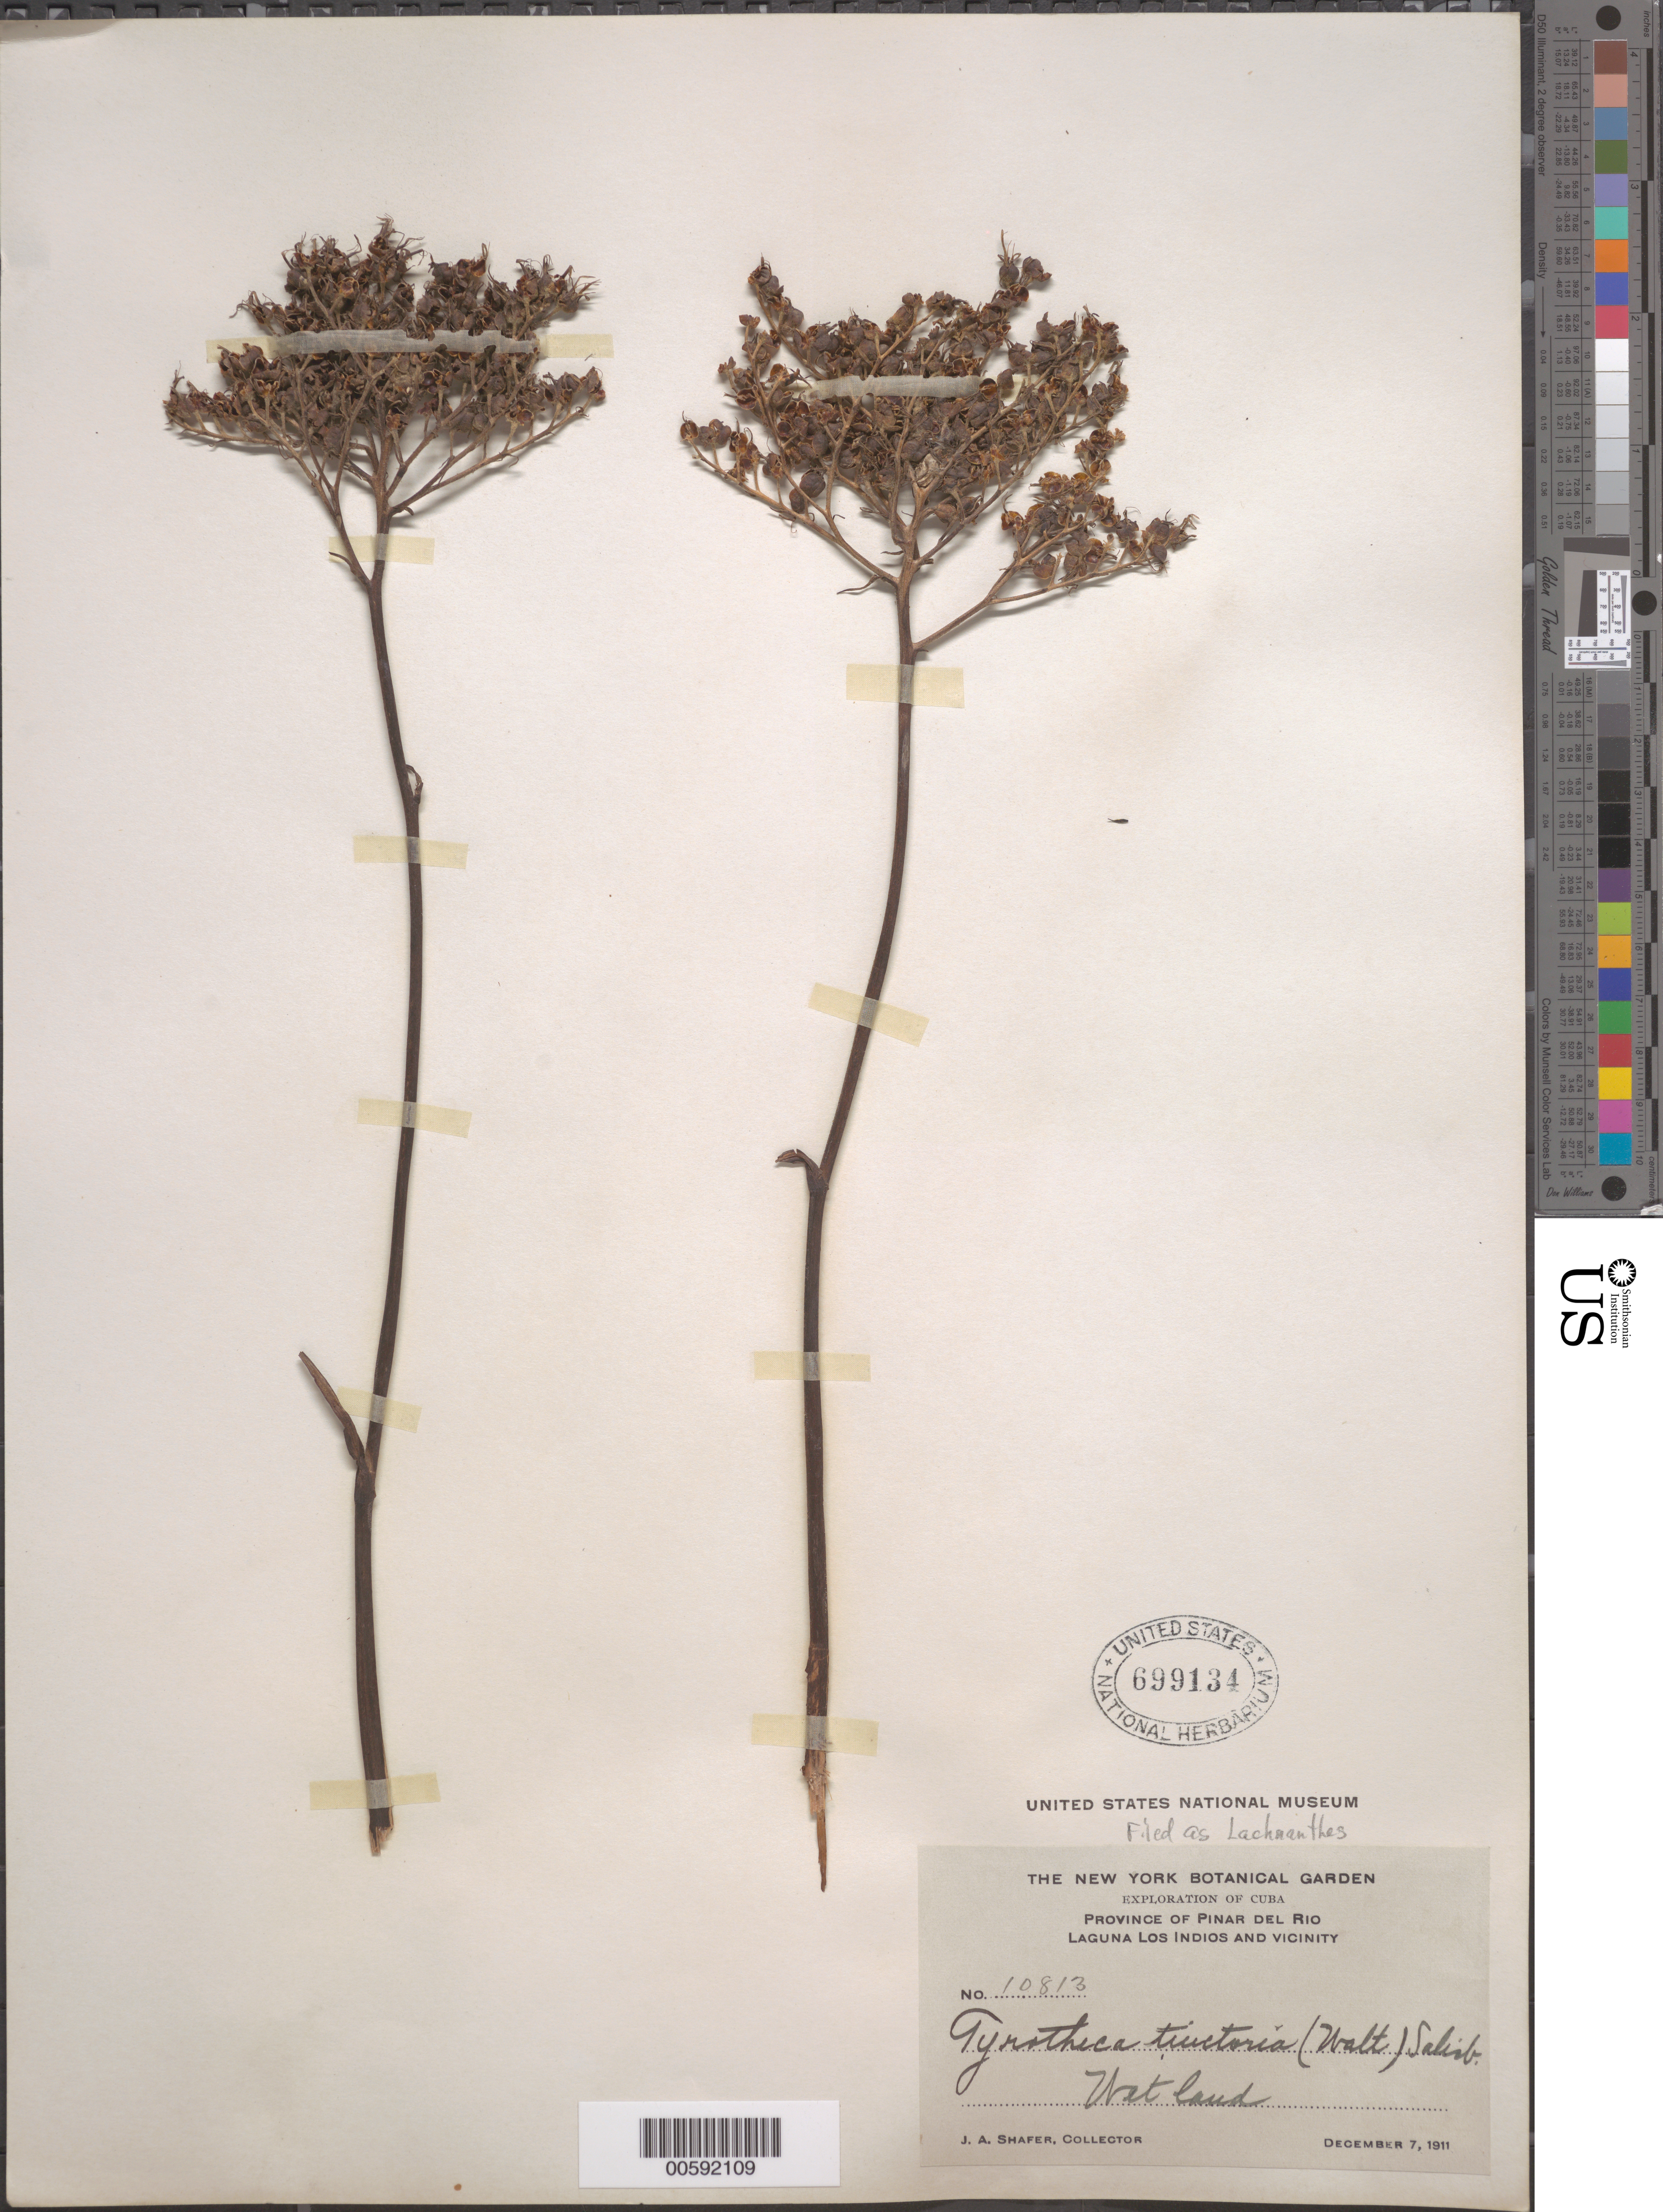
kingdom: Plantae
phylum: Tracheophyta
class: Liliopsida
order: Commelinales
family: Haemodoraceae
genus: Lachnanthes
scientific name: Lachnanthes tinctoria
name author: (Walter ex J.F. Gmel.) Elliott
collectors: J. A. Shafer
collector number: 10813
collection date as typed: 07 Dec 1911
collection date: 1911-12-07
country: Cuba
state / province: Isla de La Juventud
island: Isla de La Juventud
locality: Laguna Los Indios. (Province originally recorded as Isla de Pinos.)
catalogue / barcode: US 699134